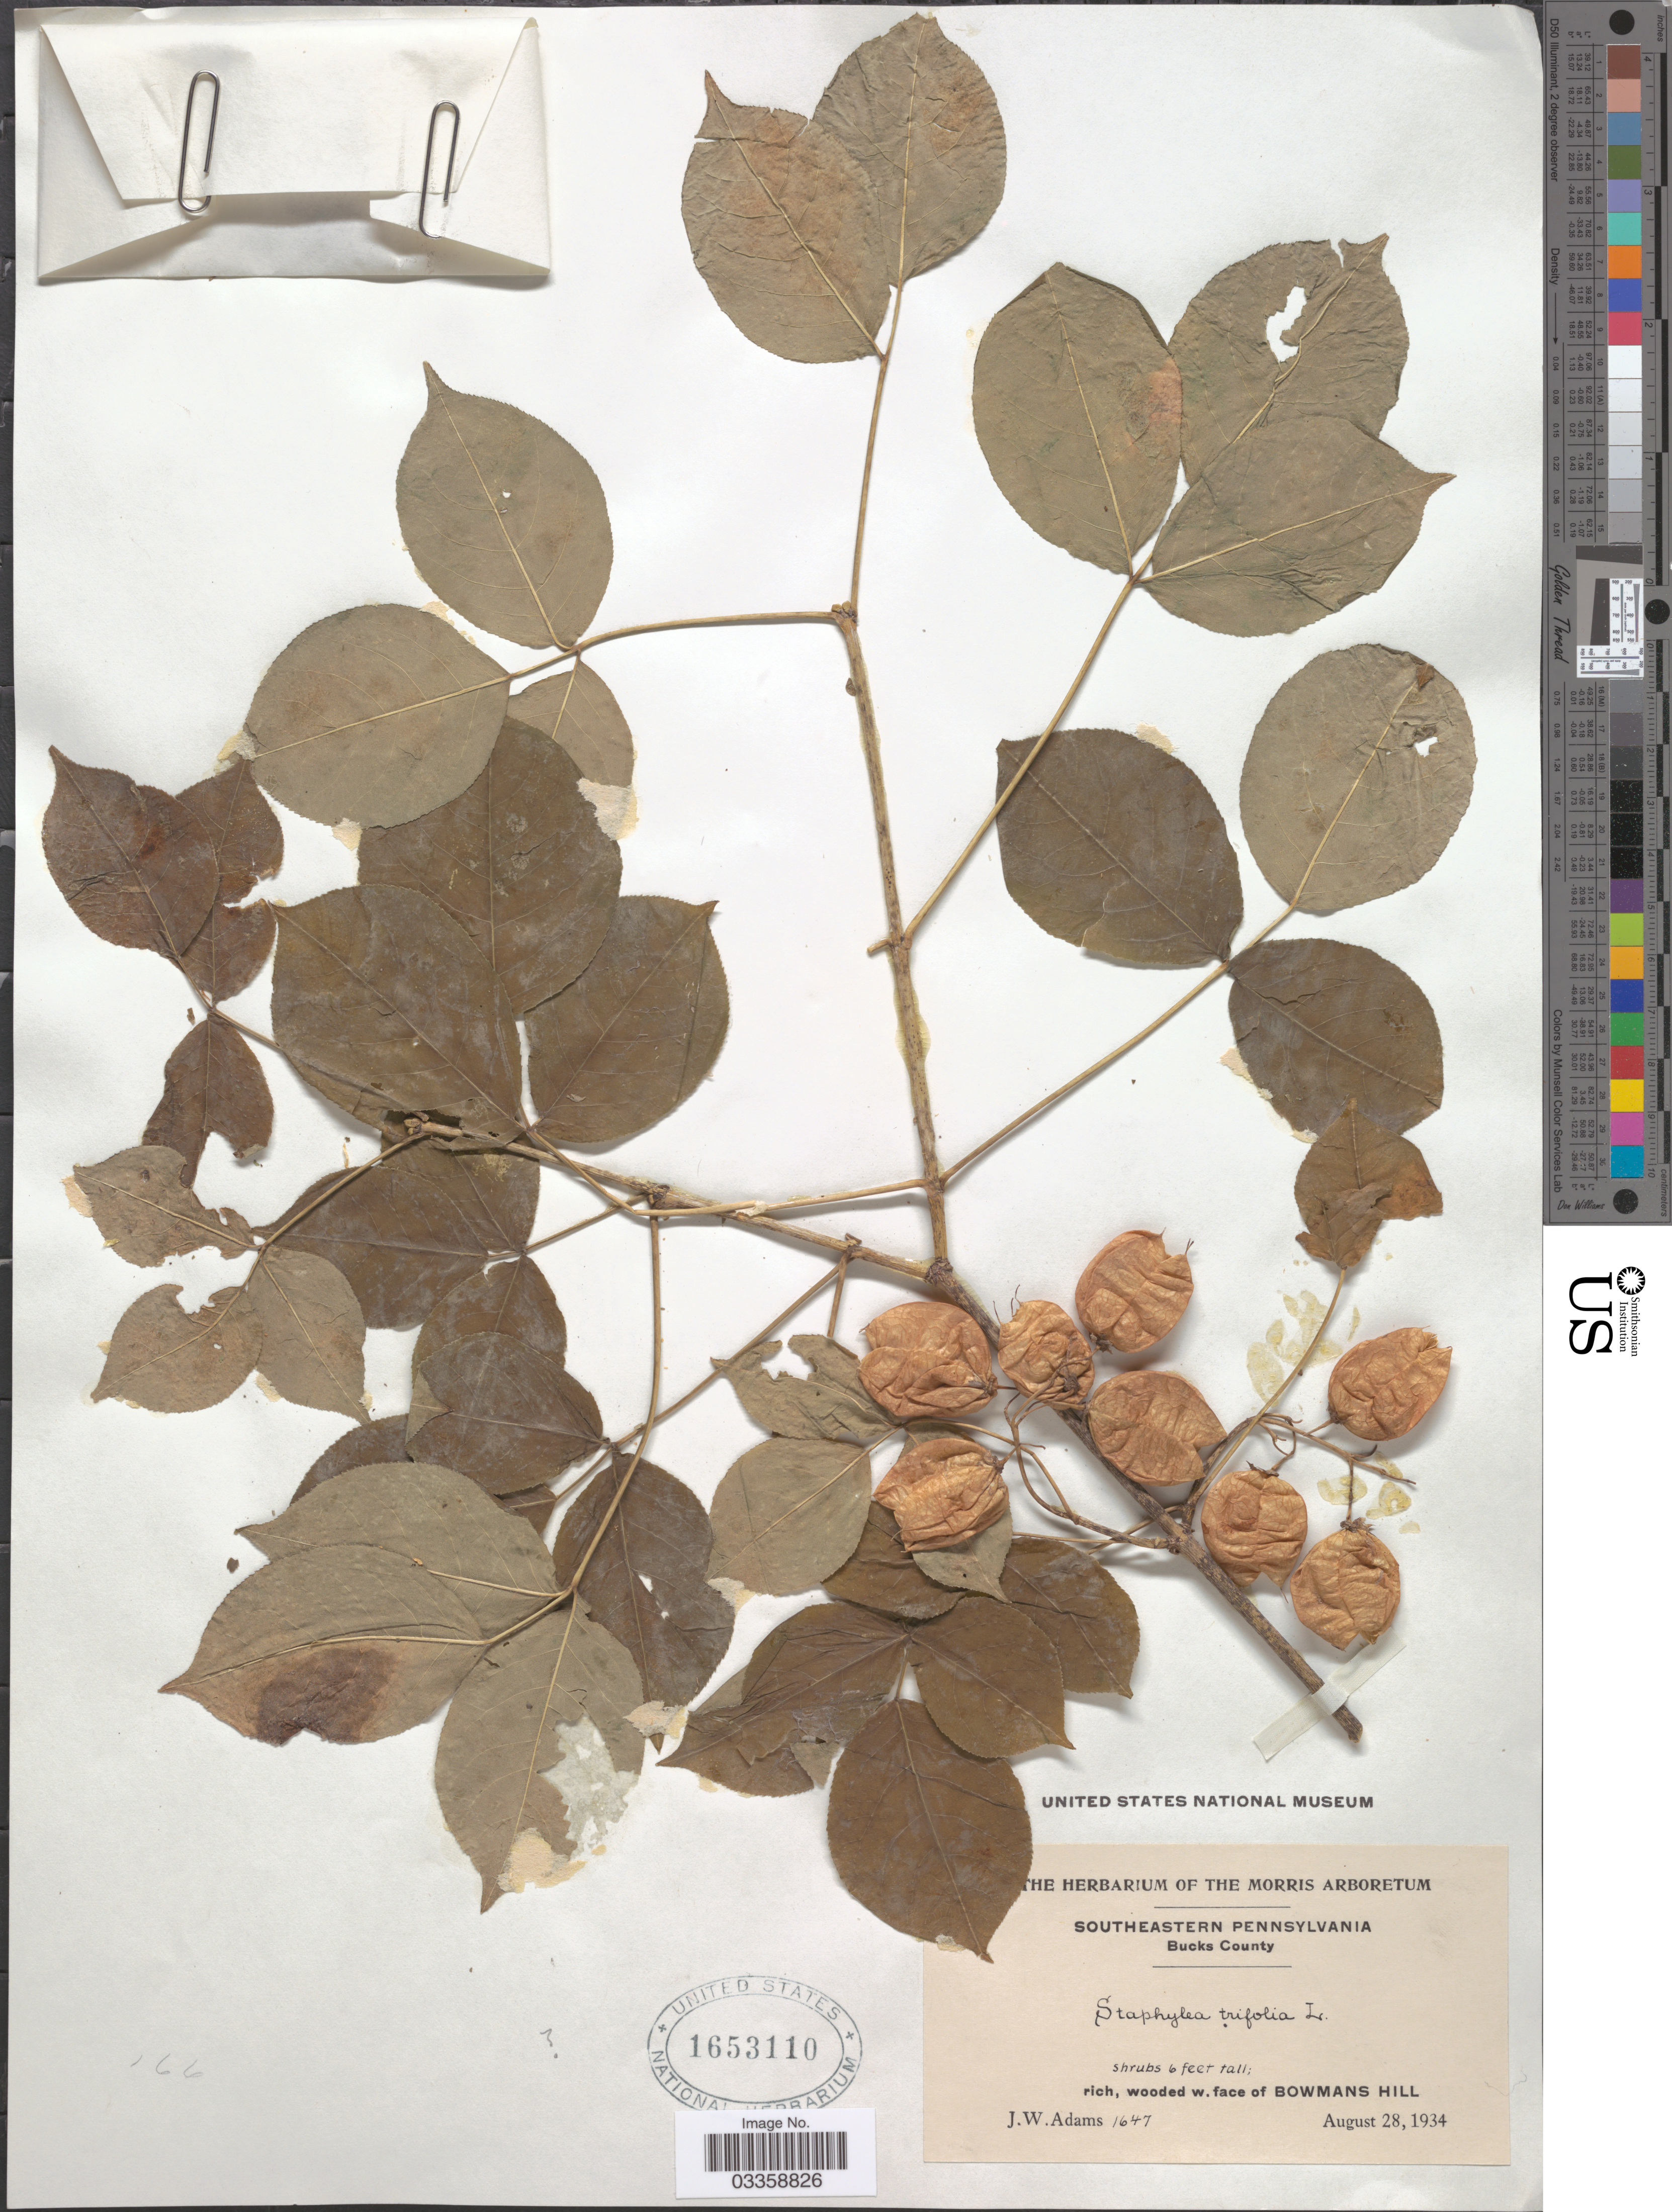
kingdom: Plantae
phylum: Tracheophyta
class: Magnoliopsida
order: Crossosomatales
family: Staphyleaceae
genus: Staphylea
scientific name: Staphylea trifolia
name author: L.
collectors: J. Adams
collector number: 1647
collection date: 1934-08-28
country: United States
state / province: Pennsylvania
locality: Southeastern Pennsylvania. Bucks County. Rich, wooded w. face of Bowmans Hill.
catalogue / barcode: US 1653110